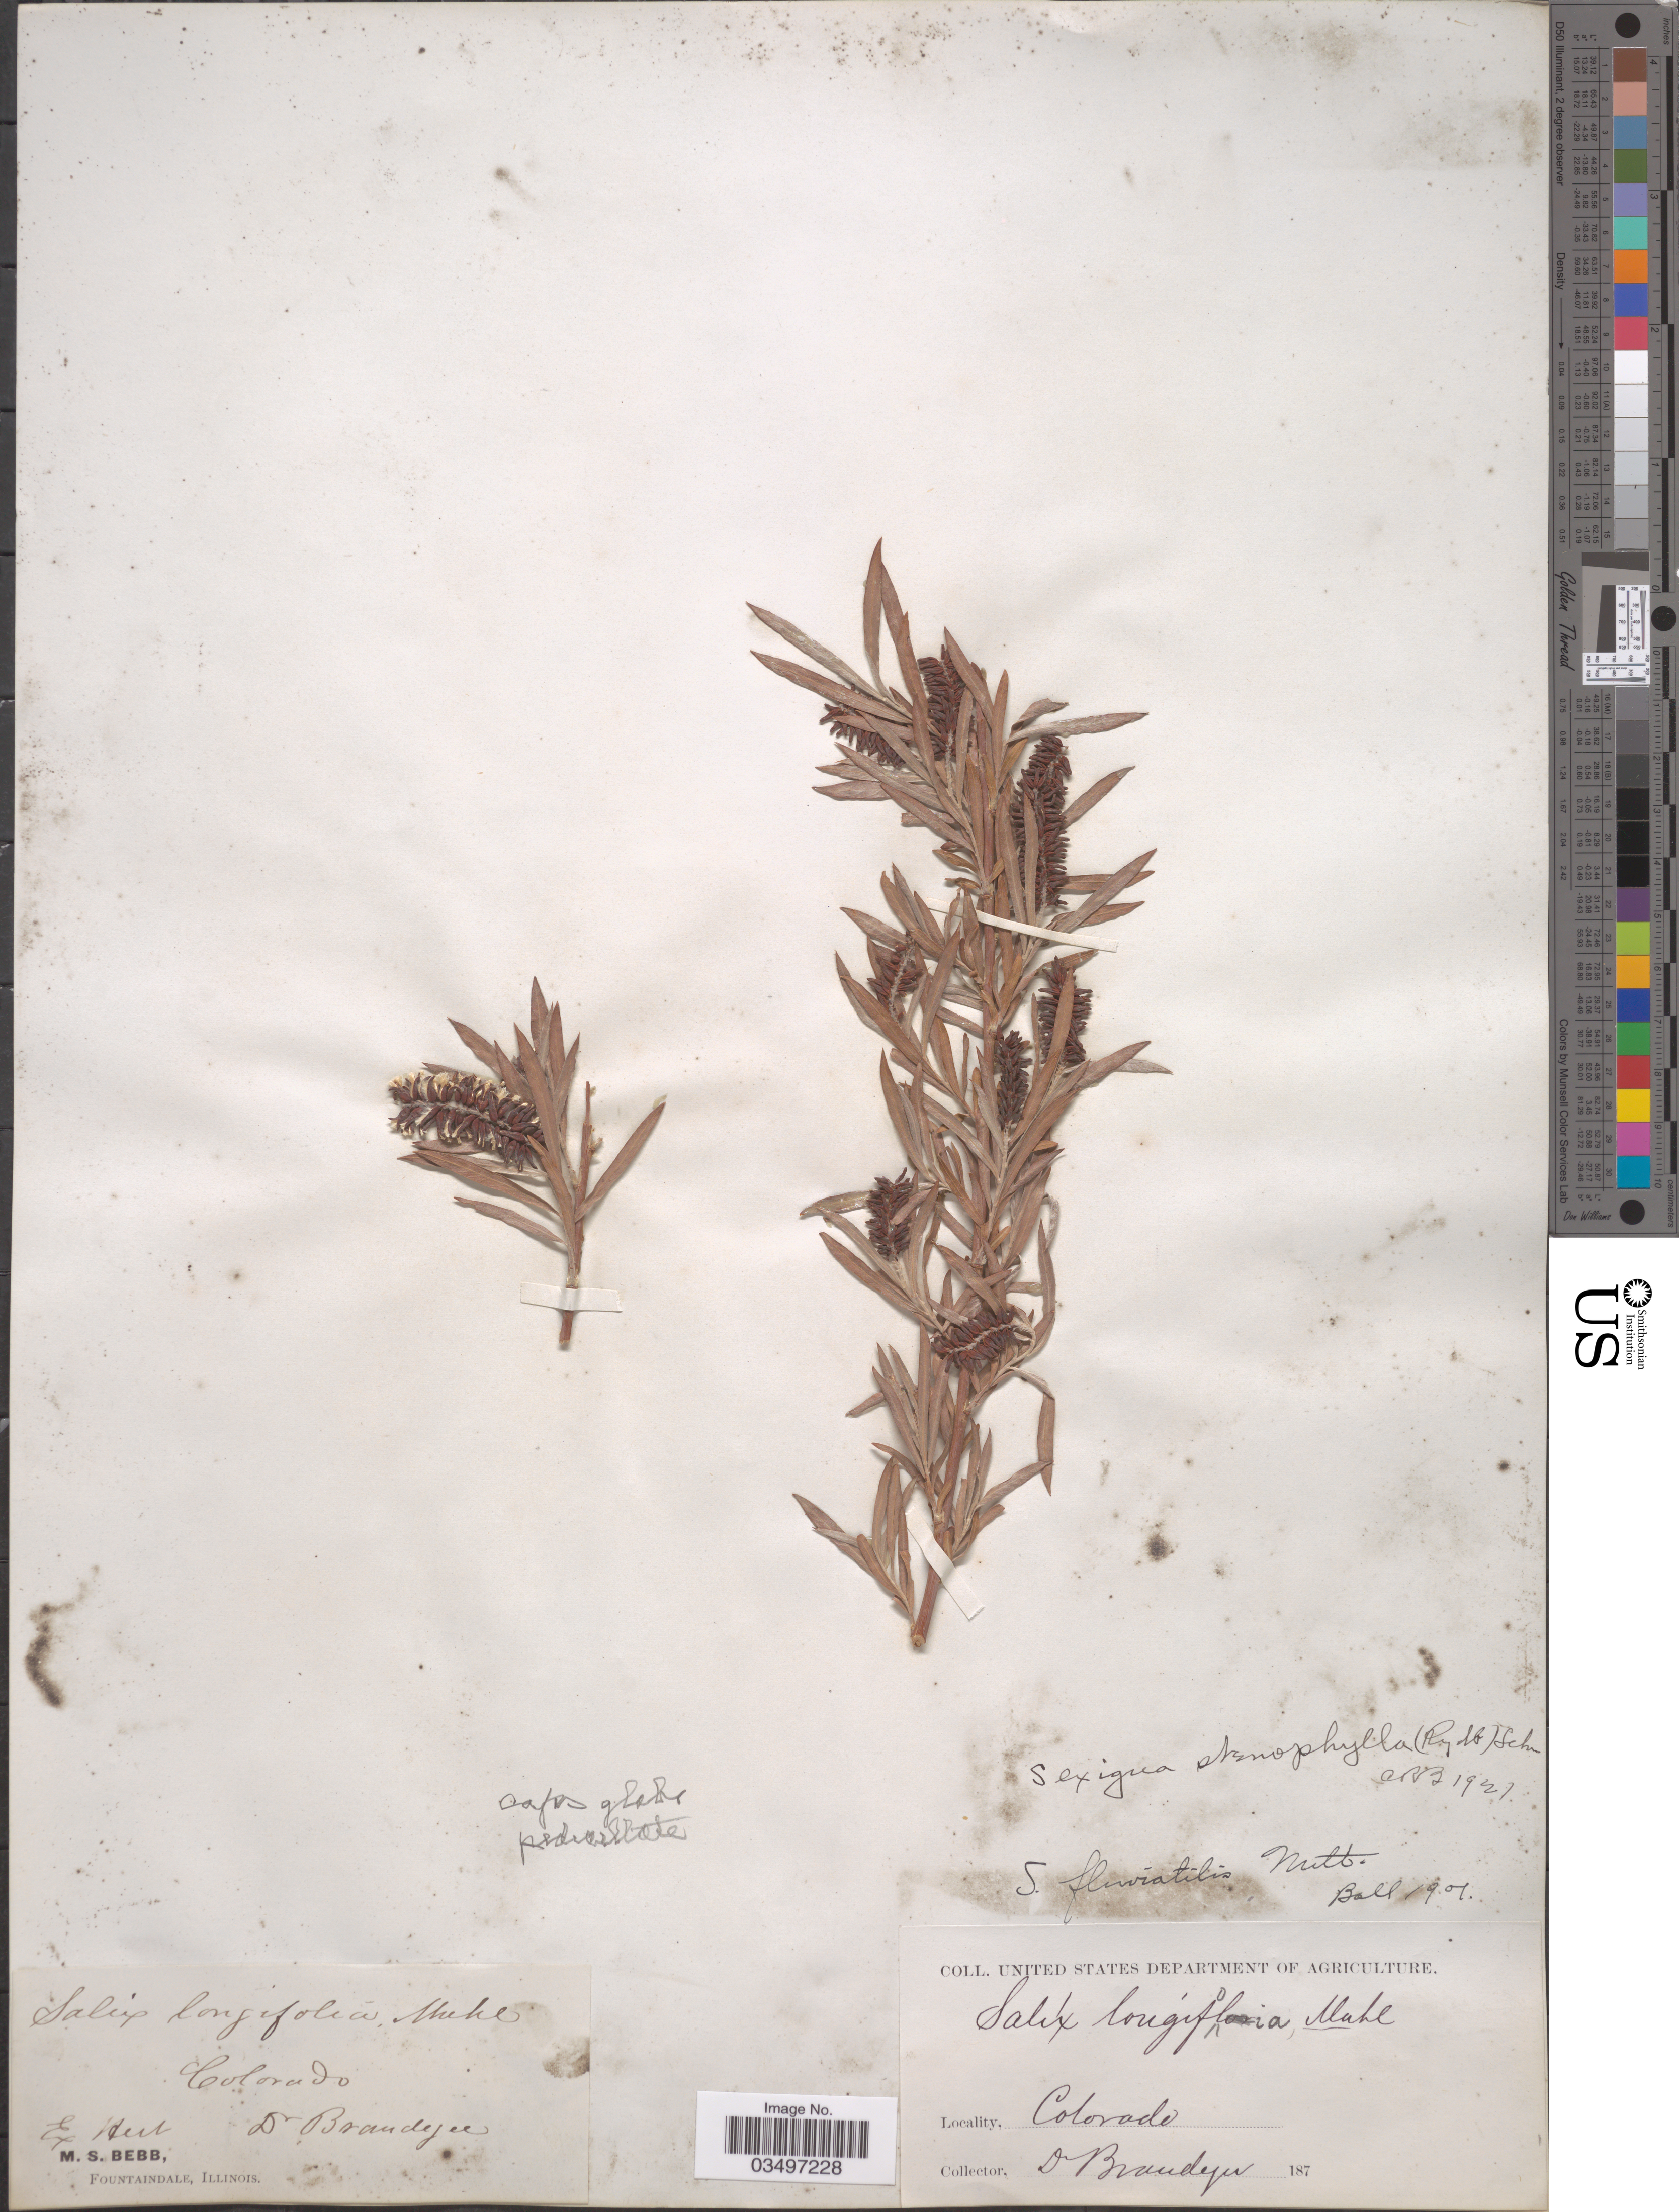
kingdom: Plantae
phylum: Tracheophyta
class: Magnoliopsida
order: Malpighiales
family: Salicaceae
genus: Salix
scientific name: Salix exigua var. stenophylla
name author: (Rydb.) C.K. Schneid.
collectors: -- Brandegee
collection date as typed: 187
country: United States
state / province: Colorado